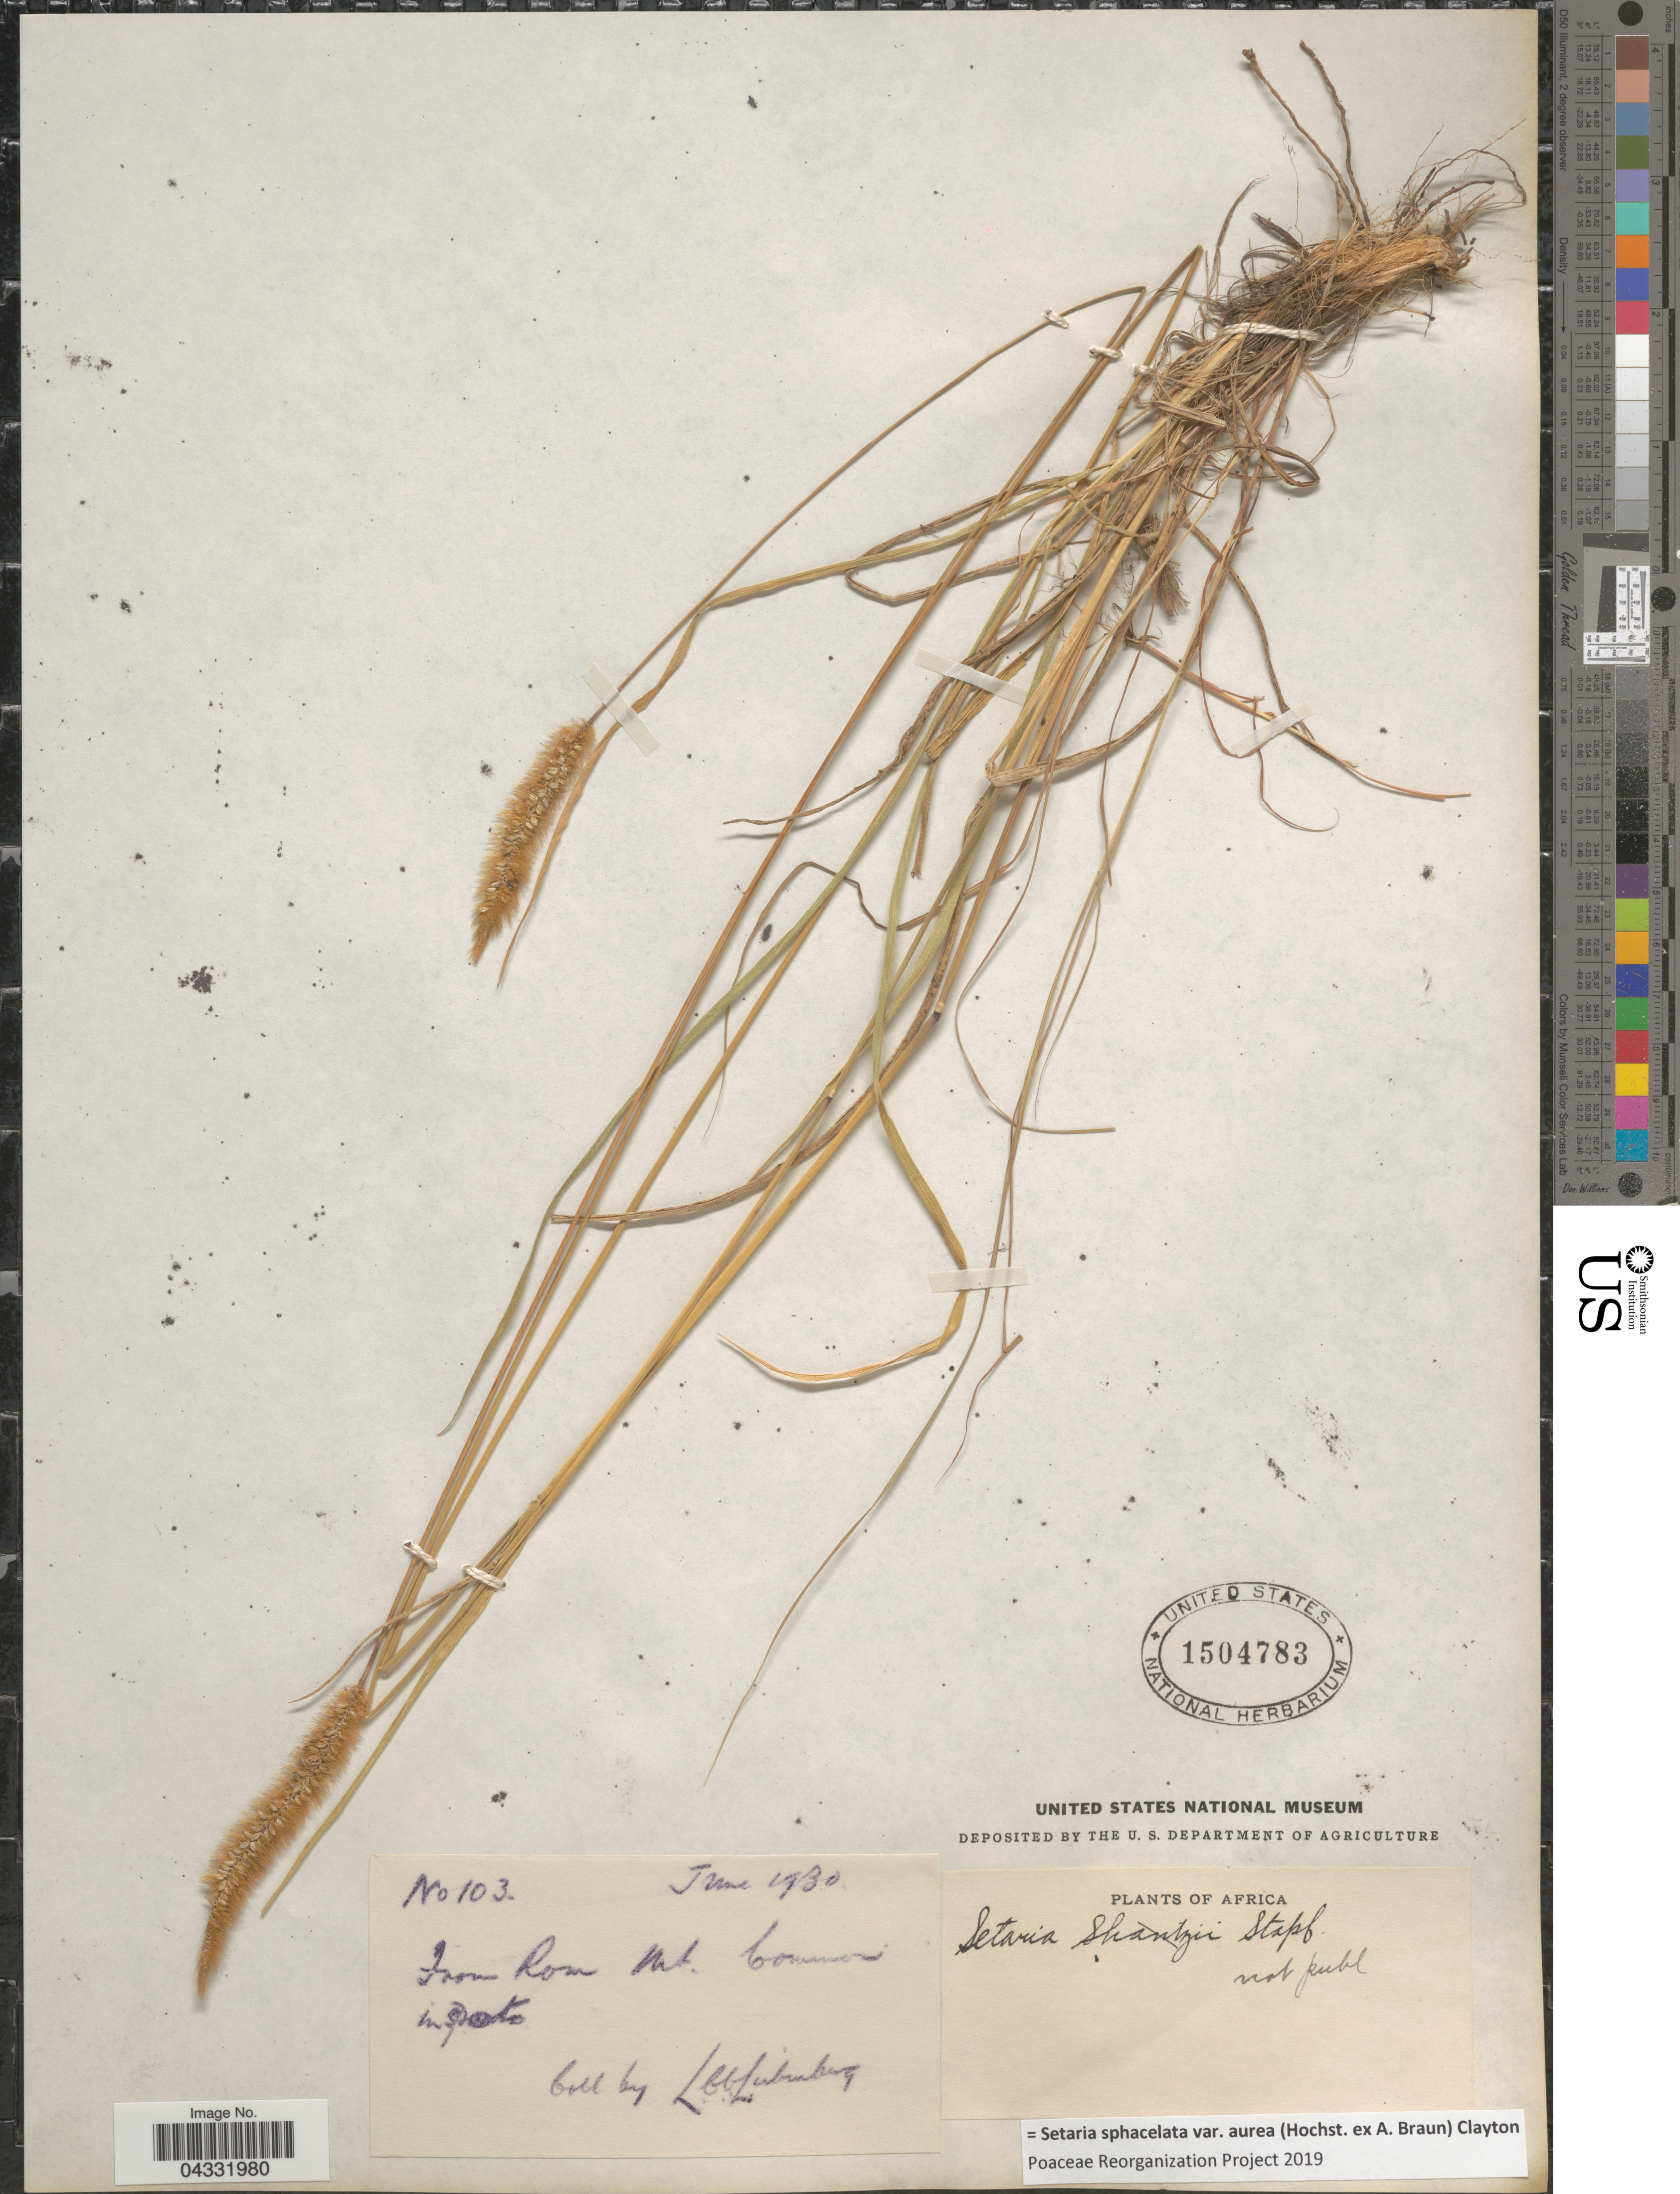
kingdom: Plantae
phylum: Tracheophyta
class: Liliopsida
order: Poales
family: Poaceae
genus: Setaria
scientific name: Setaria sphacelata var. aurea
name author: (Hochst. ex A. Braun) Clayton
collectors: L. Liebenberg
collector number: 103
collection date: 1930-06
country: Uganda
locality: Africa. From Rom Mt.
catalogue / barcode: US 1504783